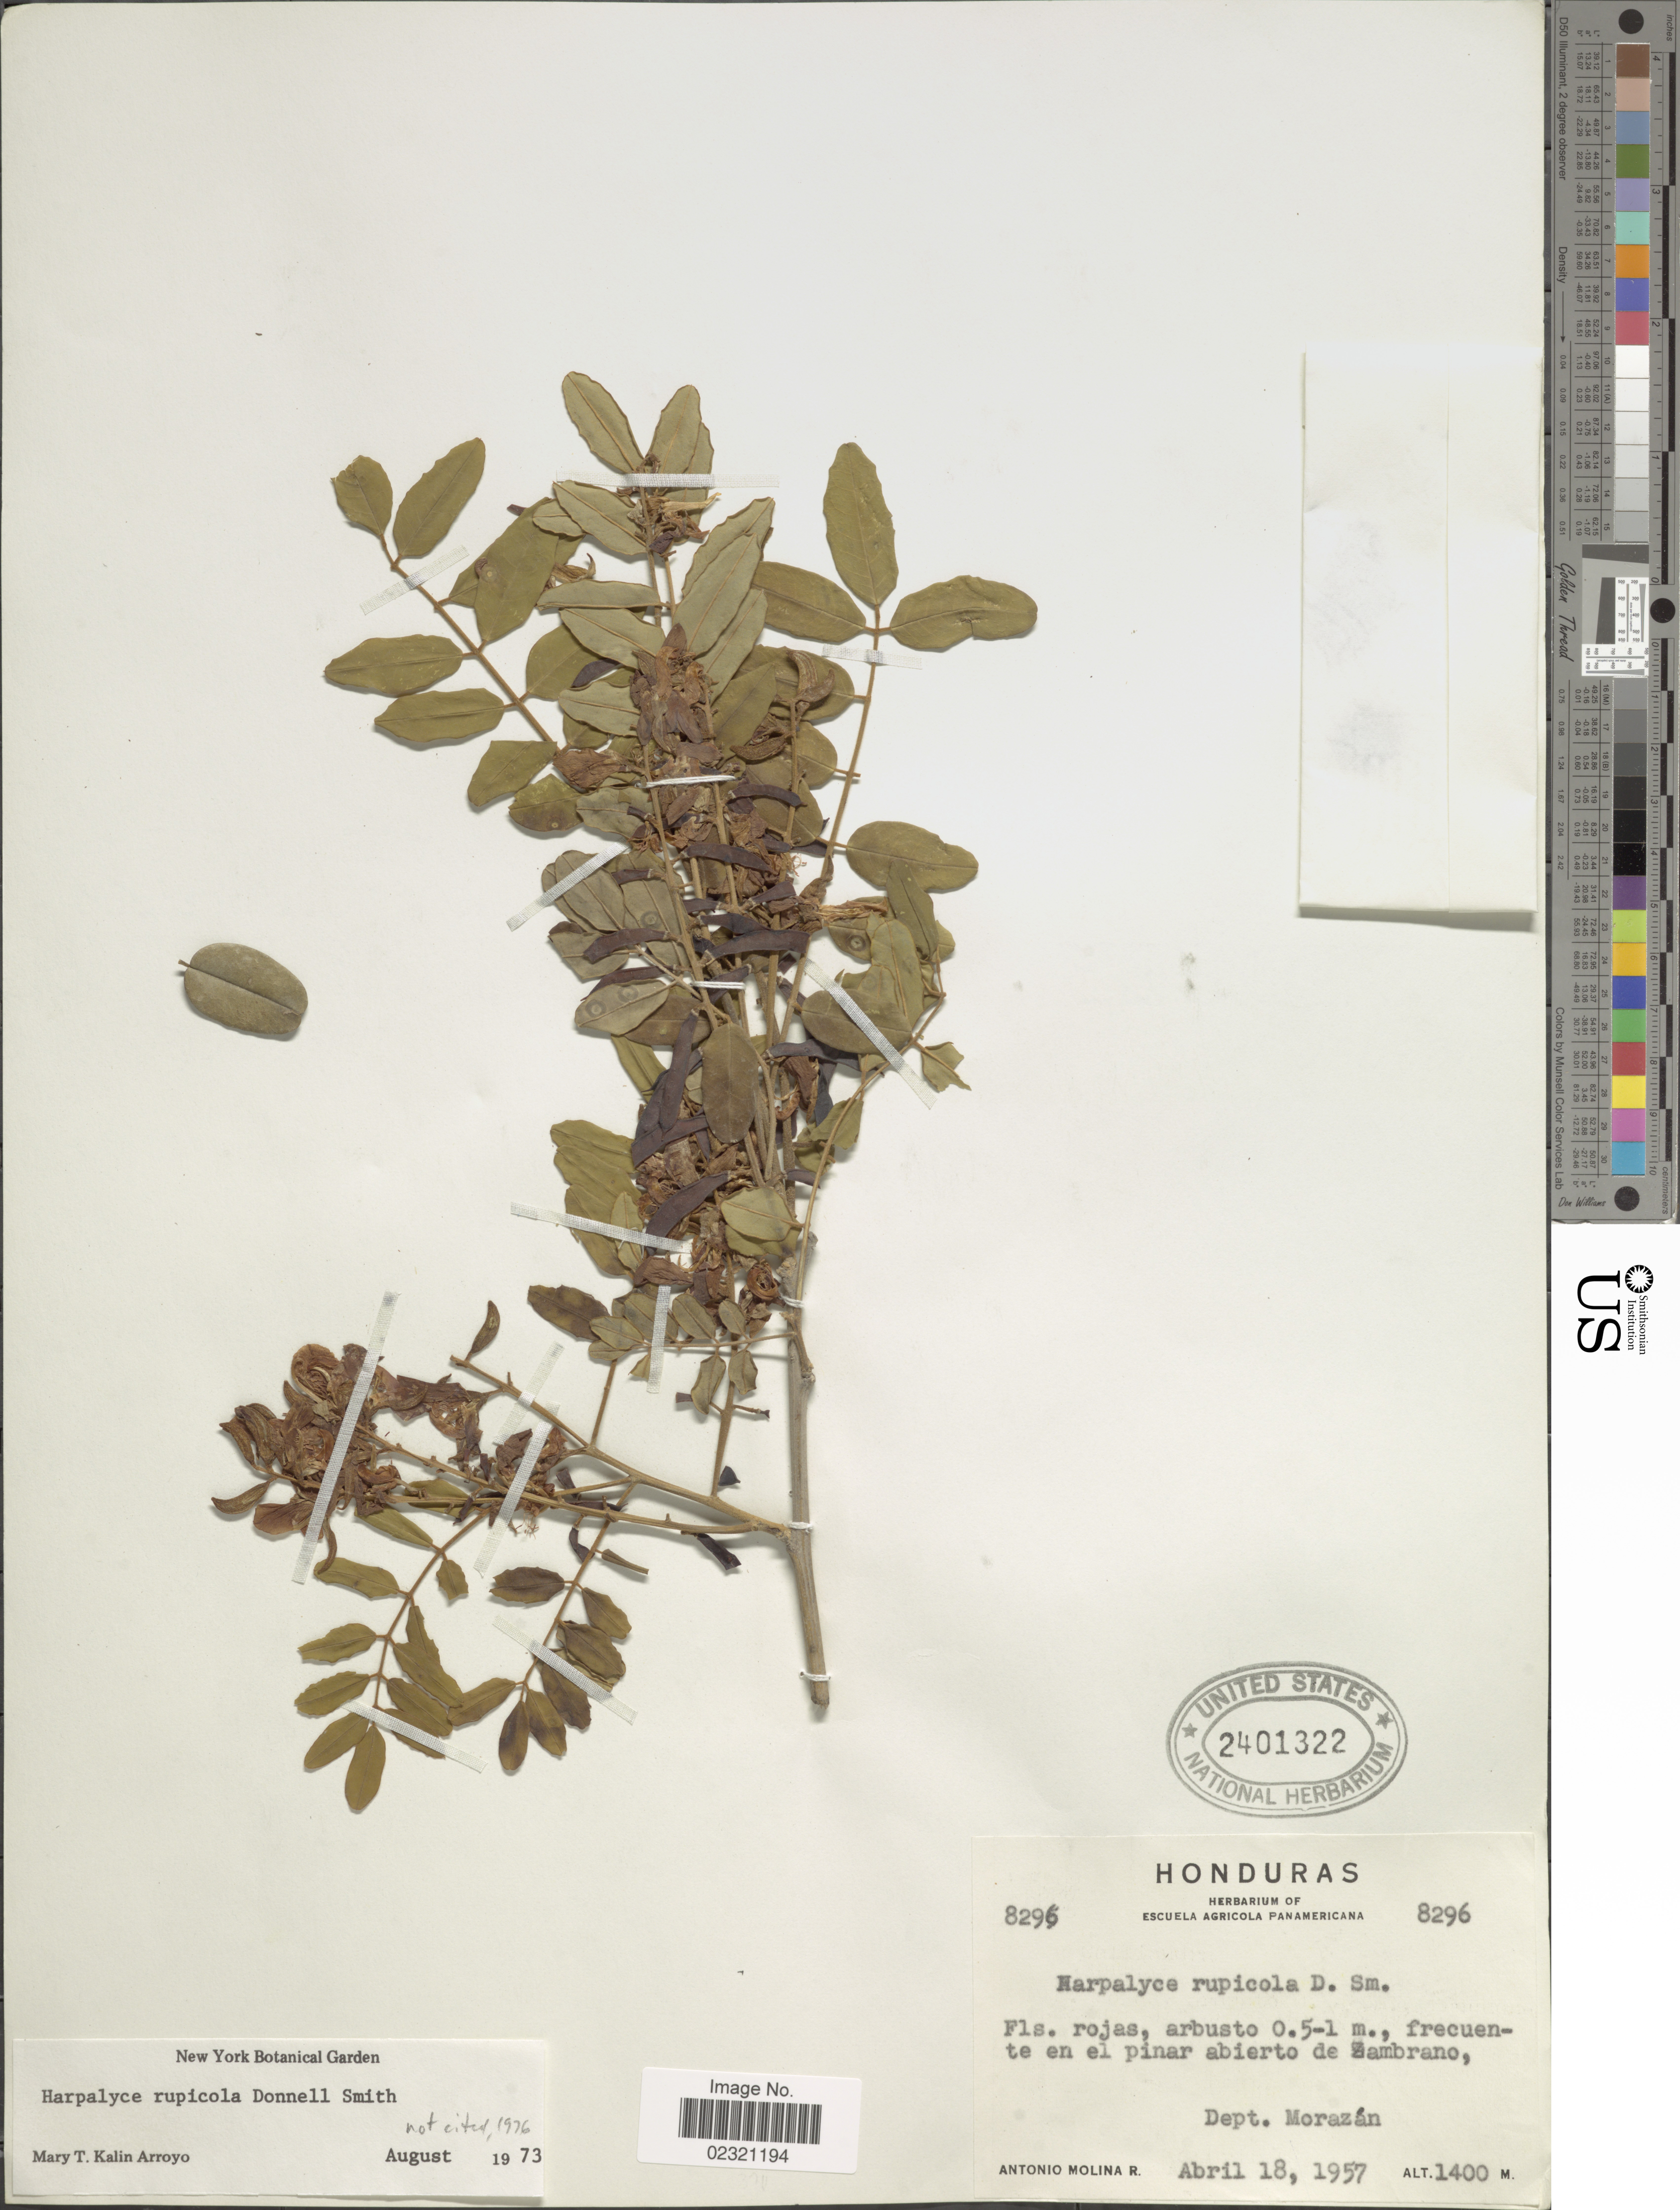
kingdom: Plantae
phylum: Tracheophyta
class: Magnoliopsida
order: Fabales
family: Fabaceae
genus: Harpalyce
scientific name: Harpalyce rupicola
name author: Donn. Sm.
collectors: A. Molina R.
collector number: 8296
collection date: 1957-04-18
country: Honduras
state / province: Fco. Morazán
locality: En el pinar abierto de Sambrano. Dept. Morazon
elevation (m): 1400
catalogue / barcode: US 2401322